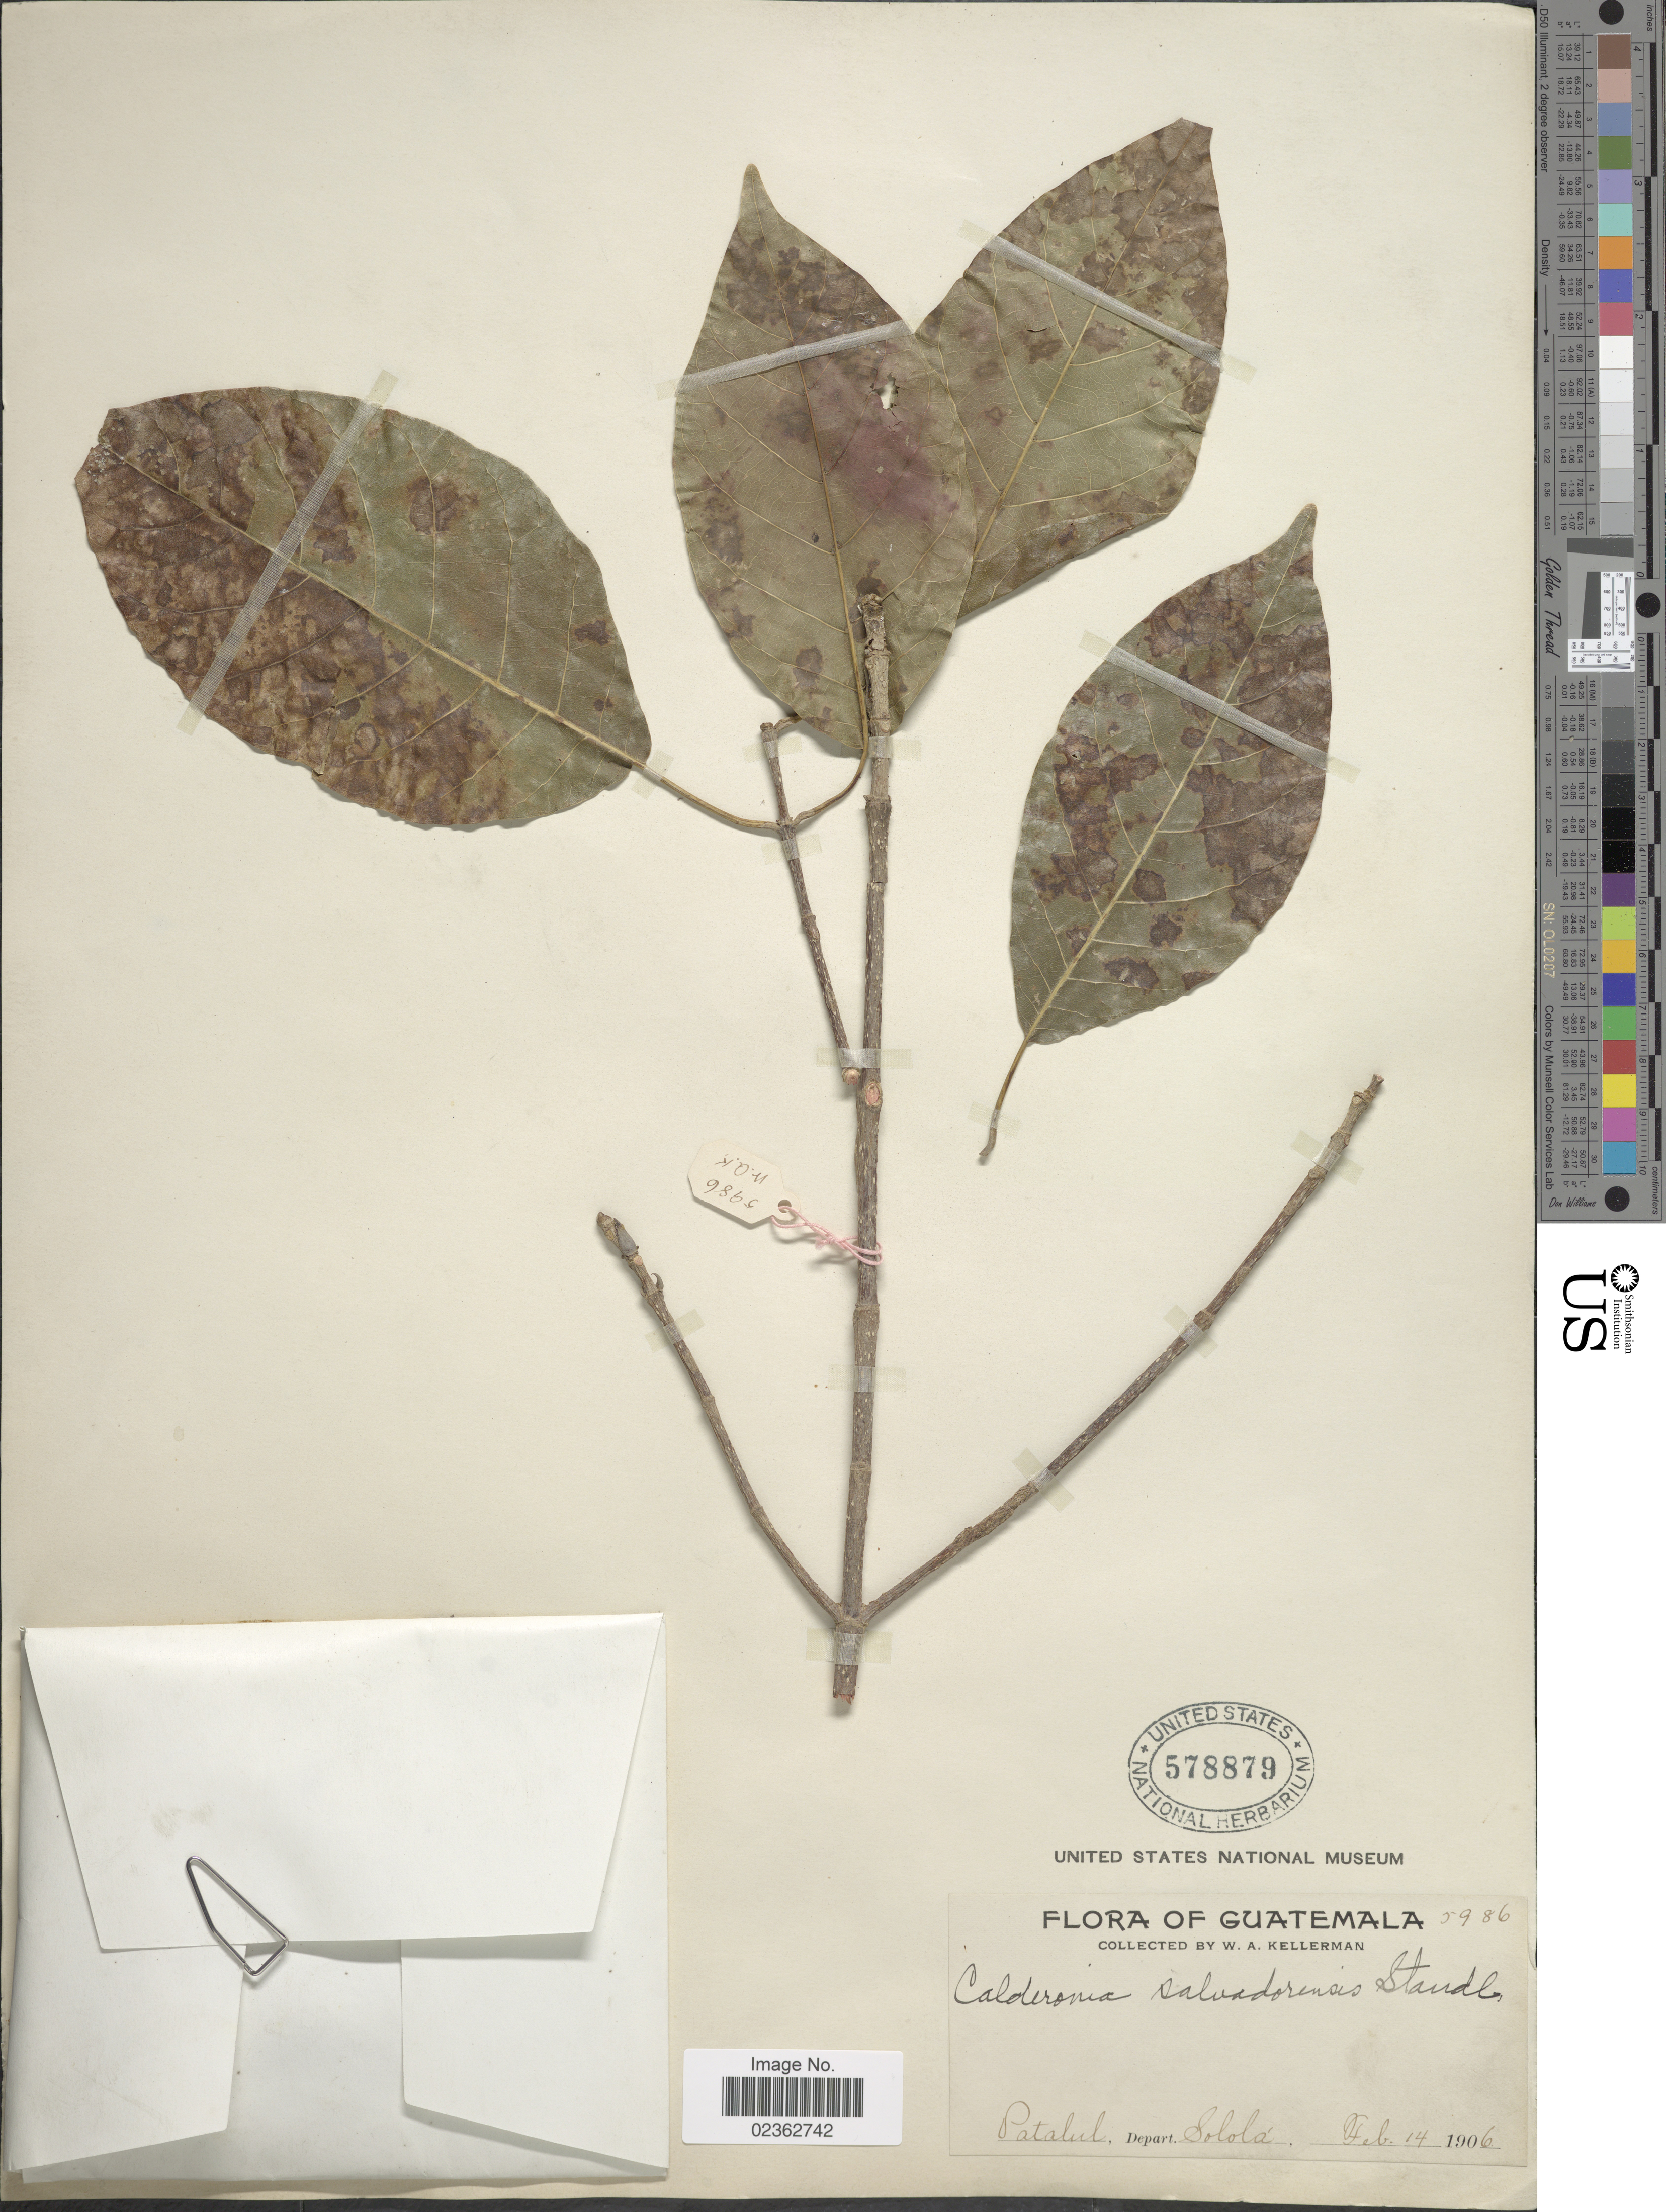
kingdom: Plantae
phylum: Tracheophyta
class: Magnoliopsida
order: Gentianales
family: Rubiaceae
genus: Simira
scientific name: Simira salvadorensis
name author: Standl.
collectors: W. Kellerman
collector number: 5986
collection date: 1906-02-14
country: Guatemala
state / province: Sololá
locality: Patalul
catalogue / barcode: US 578879